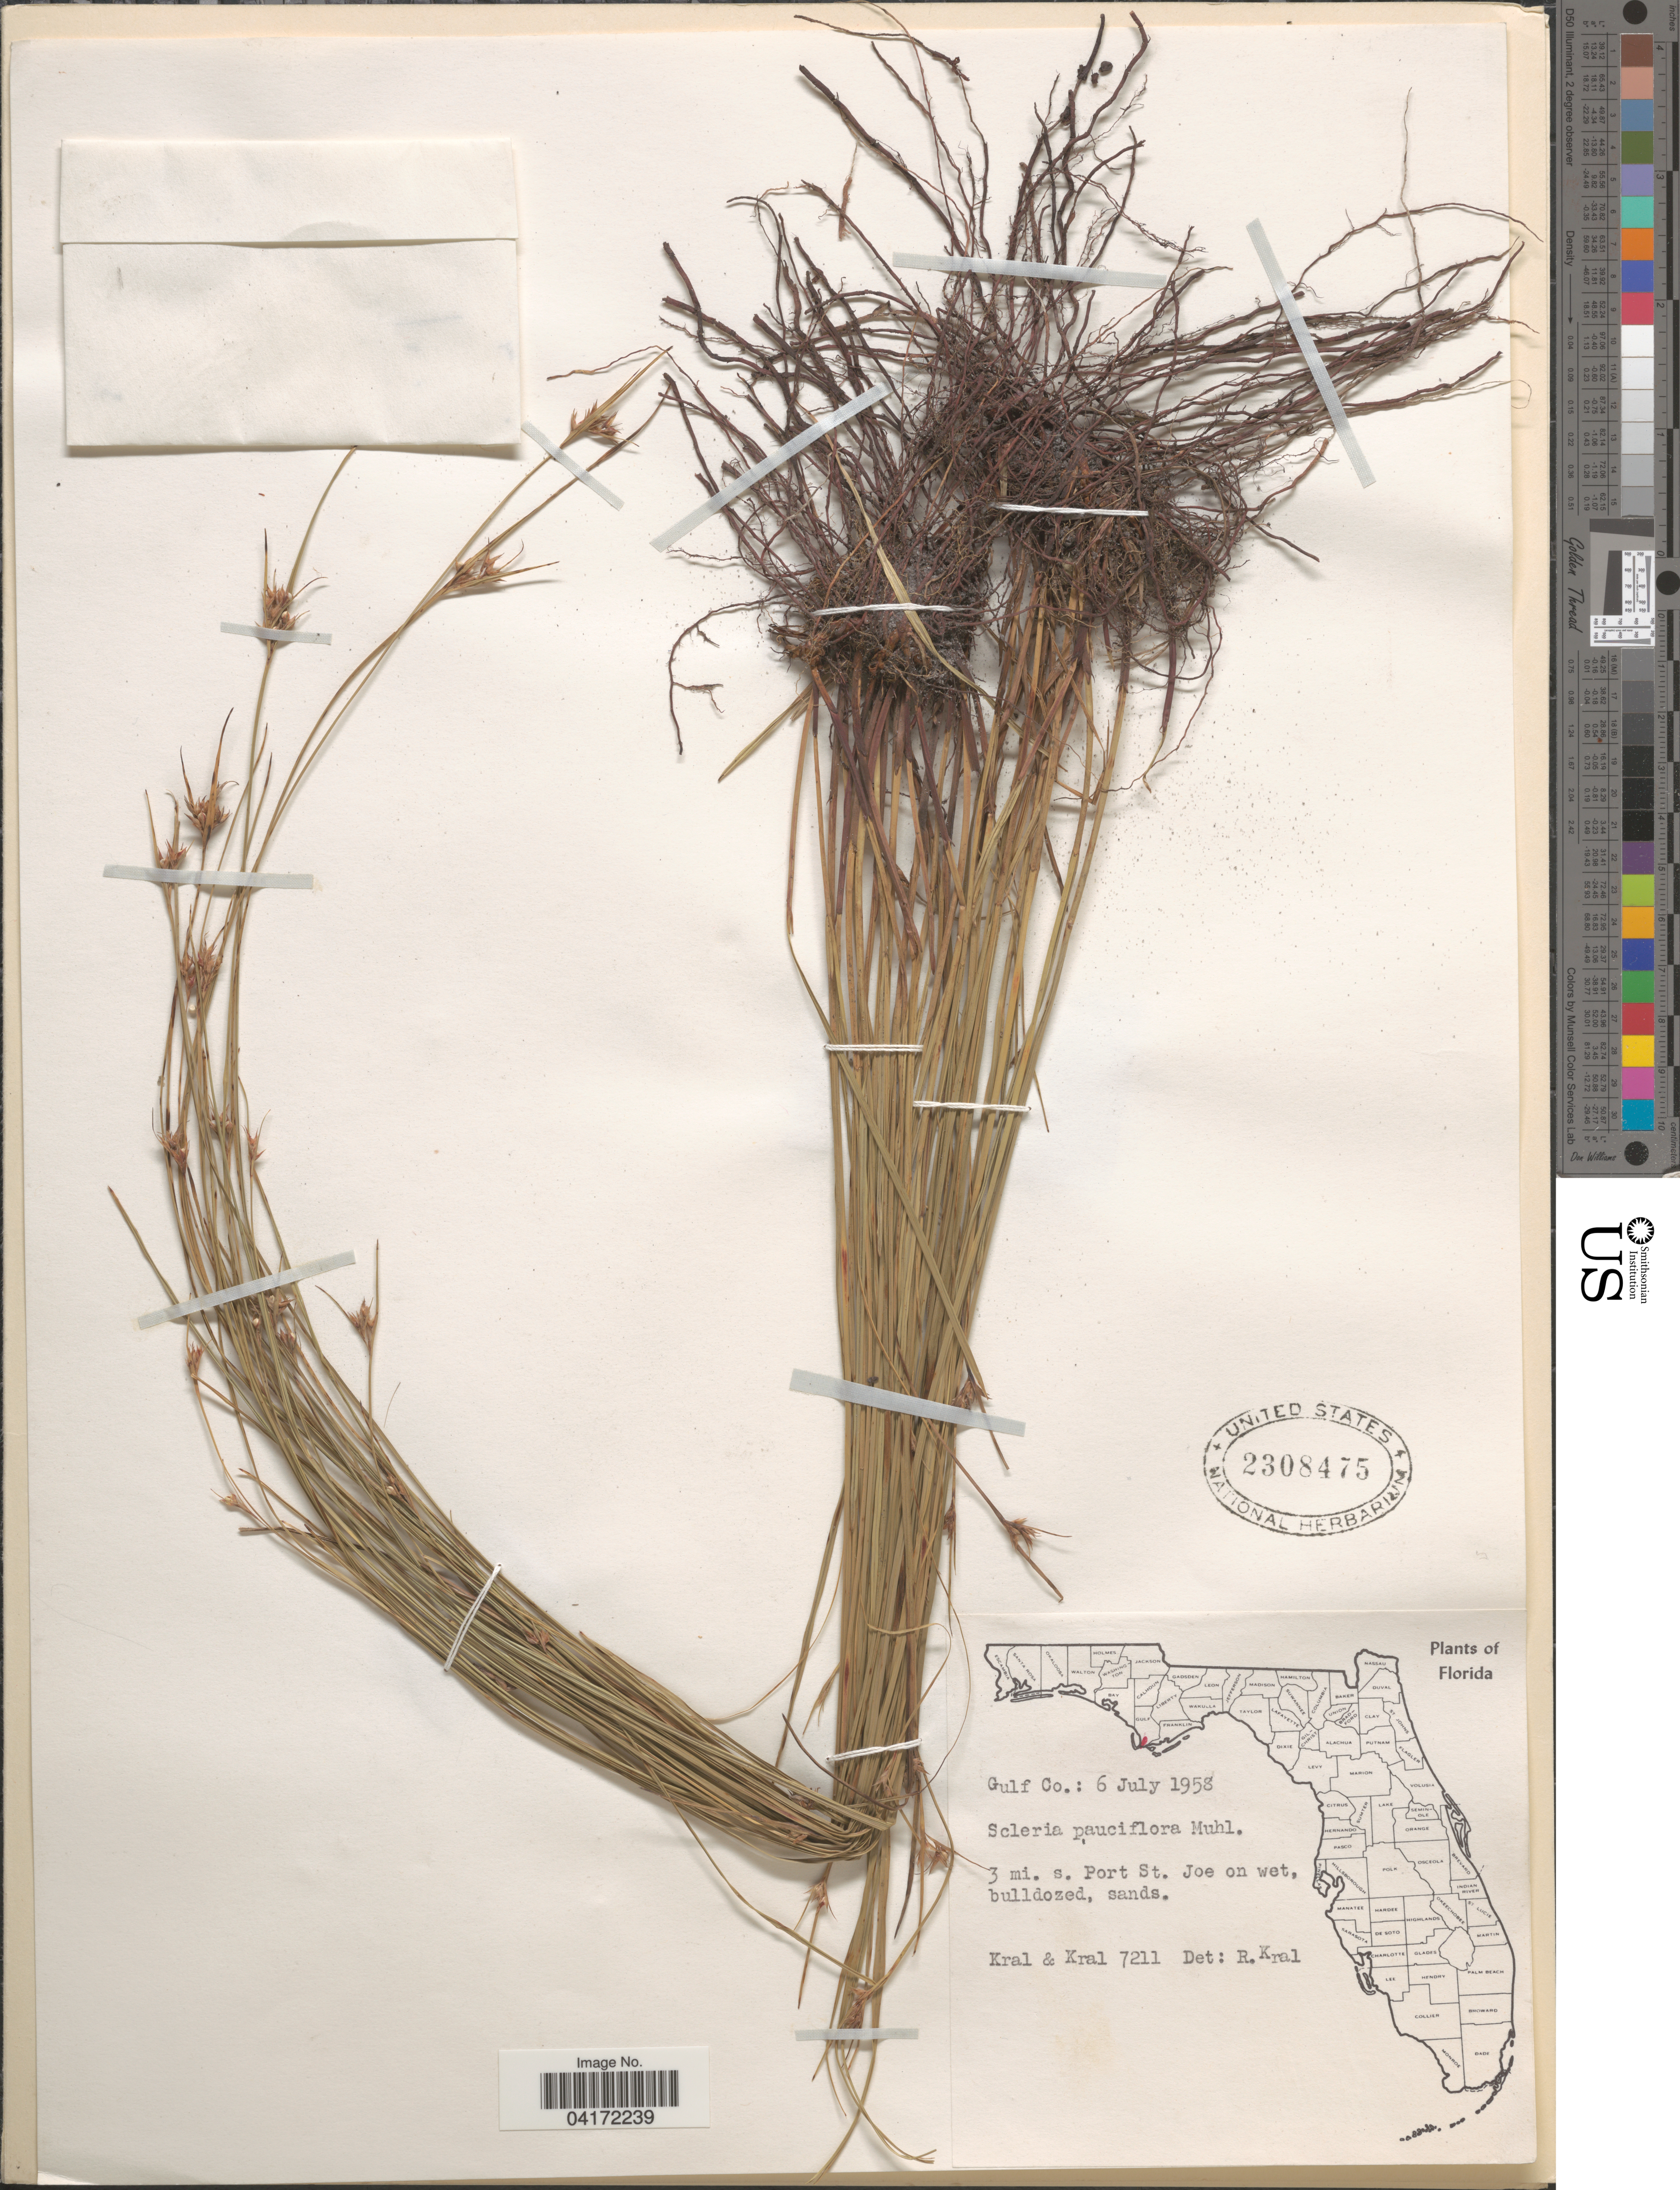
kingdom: Plantae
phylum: Tracheophyta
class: Liliopsida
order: Poales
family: Cyperaceae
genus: Scleria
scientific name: Scleria pauciflora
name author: Muhl. ex Willd.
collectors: -- Kral & Kral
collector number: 7211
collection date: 1958-07-06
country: United States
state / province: Florida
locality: Gulf Co. 3 mi. s. Port St. Joe.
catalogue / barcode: US 2308475